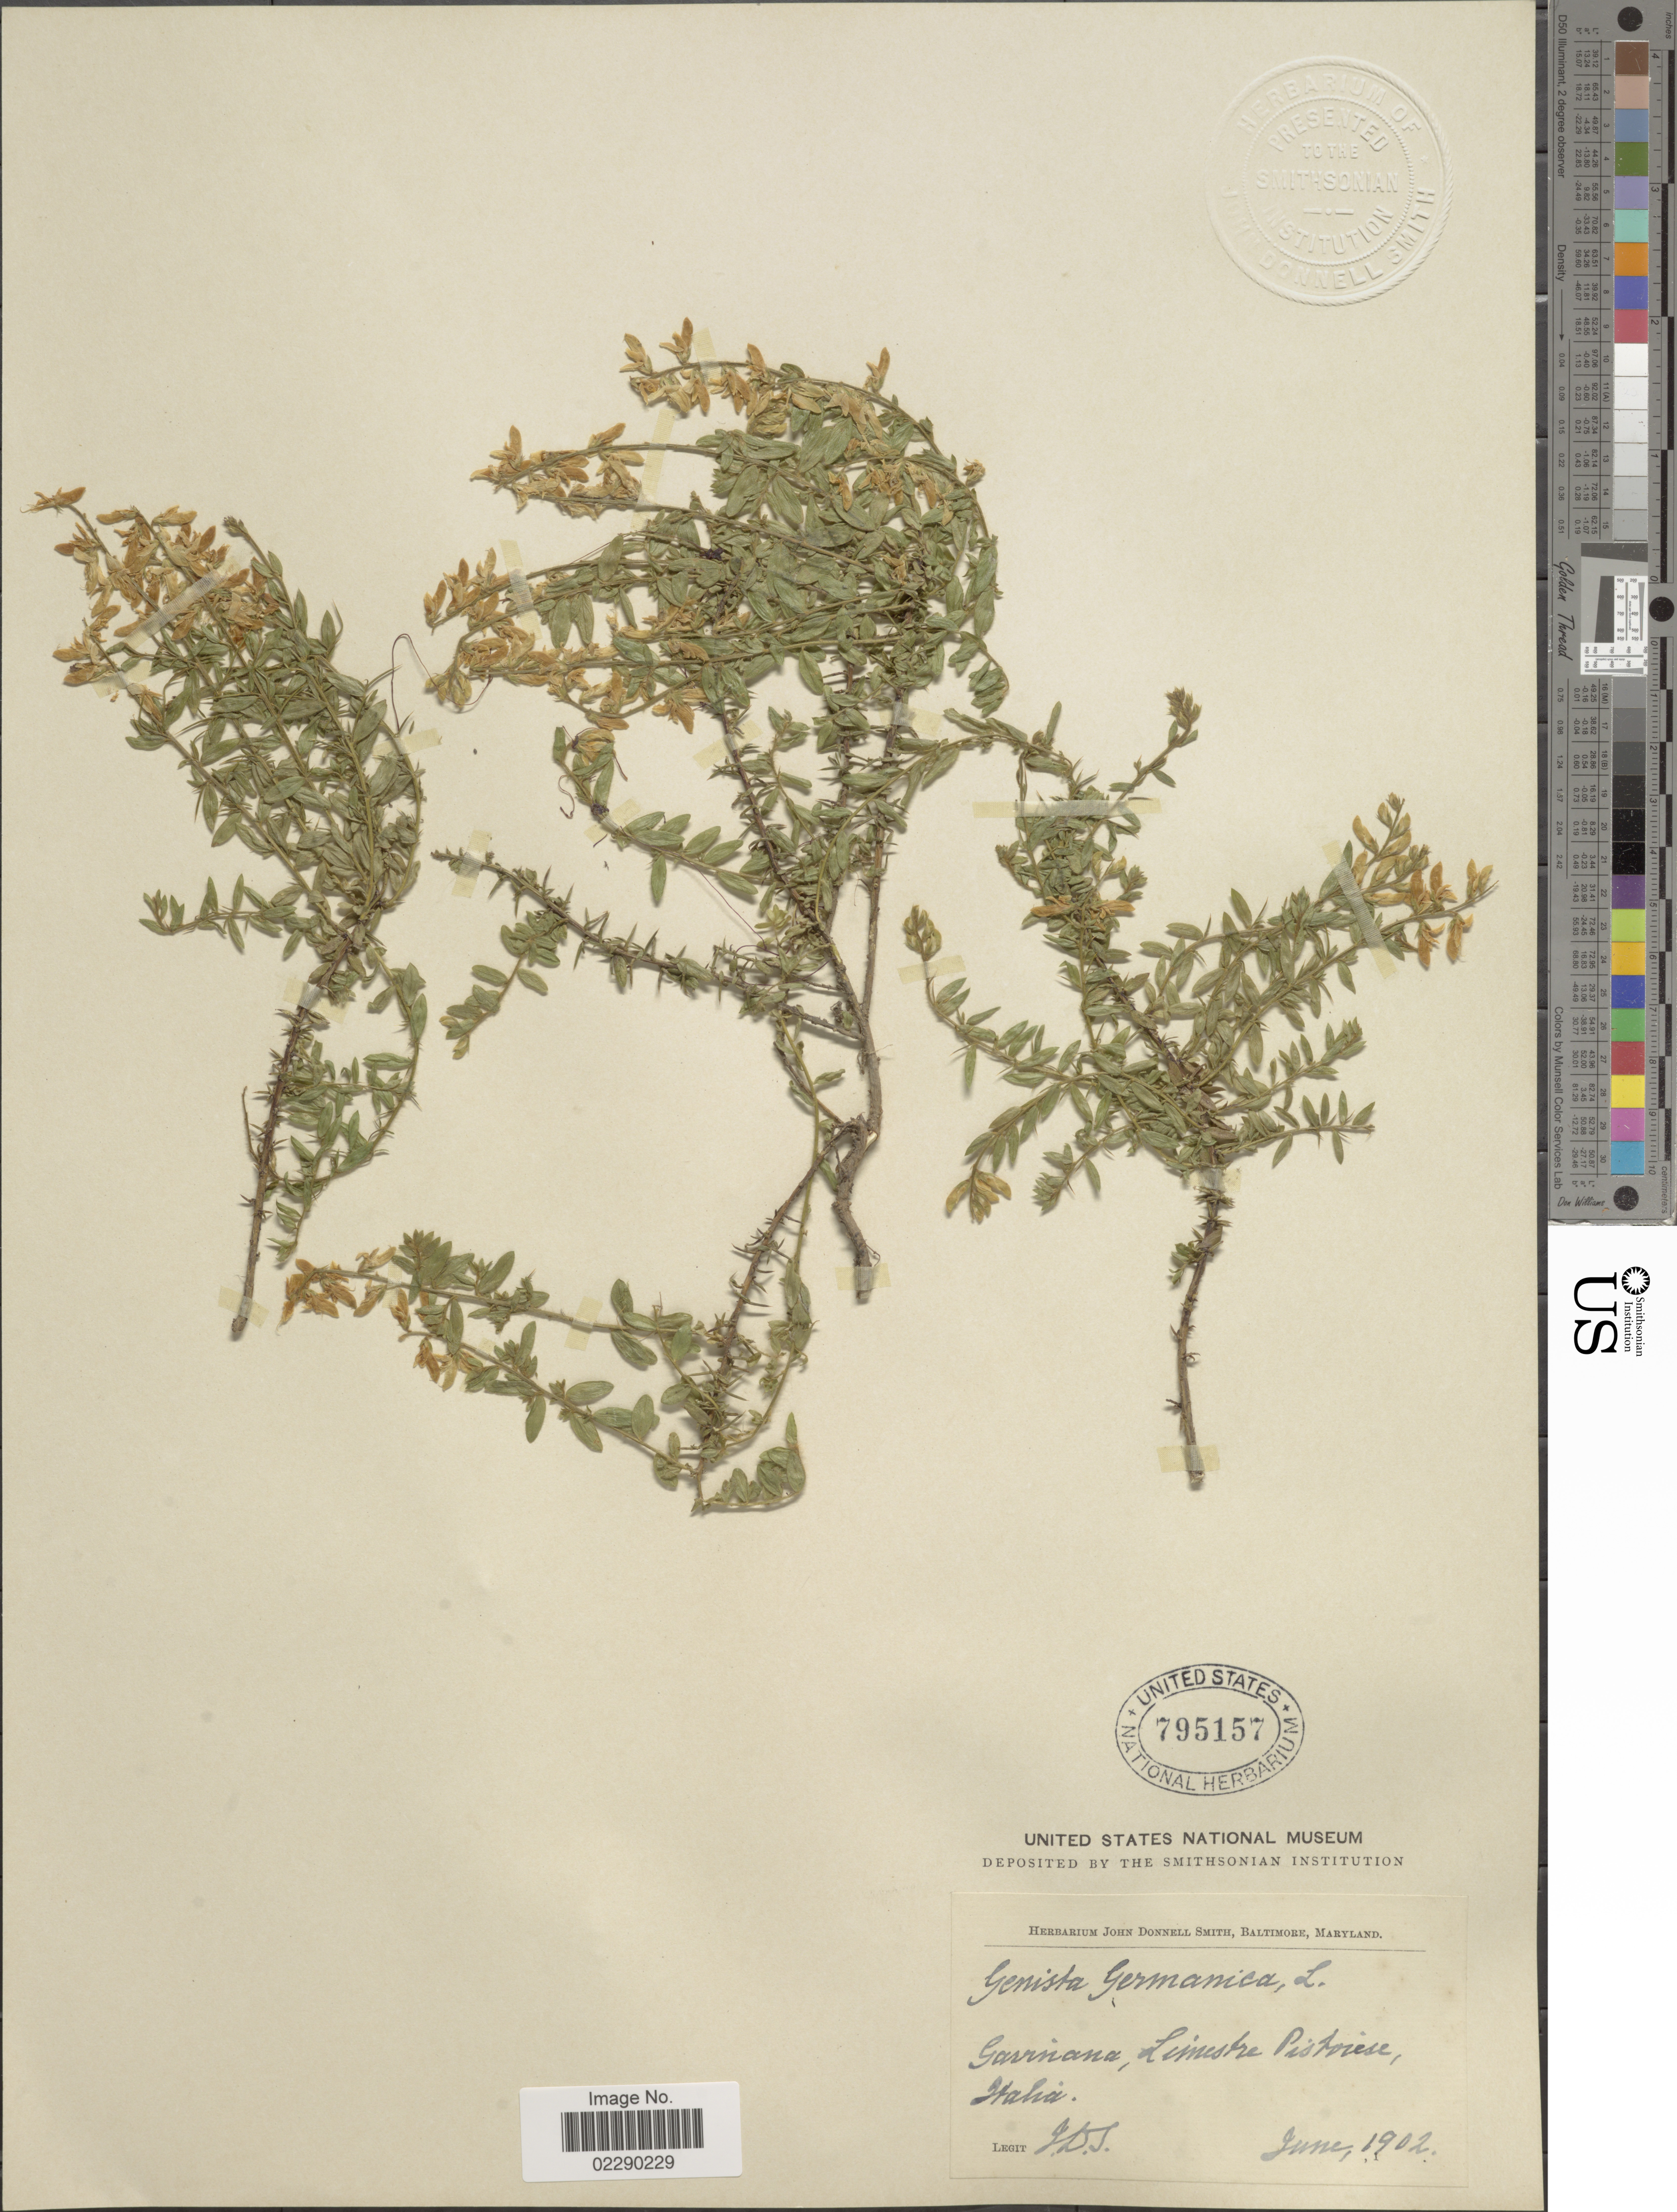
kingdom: Plantae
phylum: Tracheophyta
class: Magnoliopsida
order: Fabales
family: Fabaceae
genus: Genista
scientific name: Genista germanica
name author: L.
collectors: J. Donnell Smith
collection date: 1902-06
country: Italy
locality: Gavinana, Limestre Pistorese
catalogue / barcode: US 795157